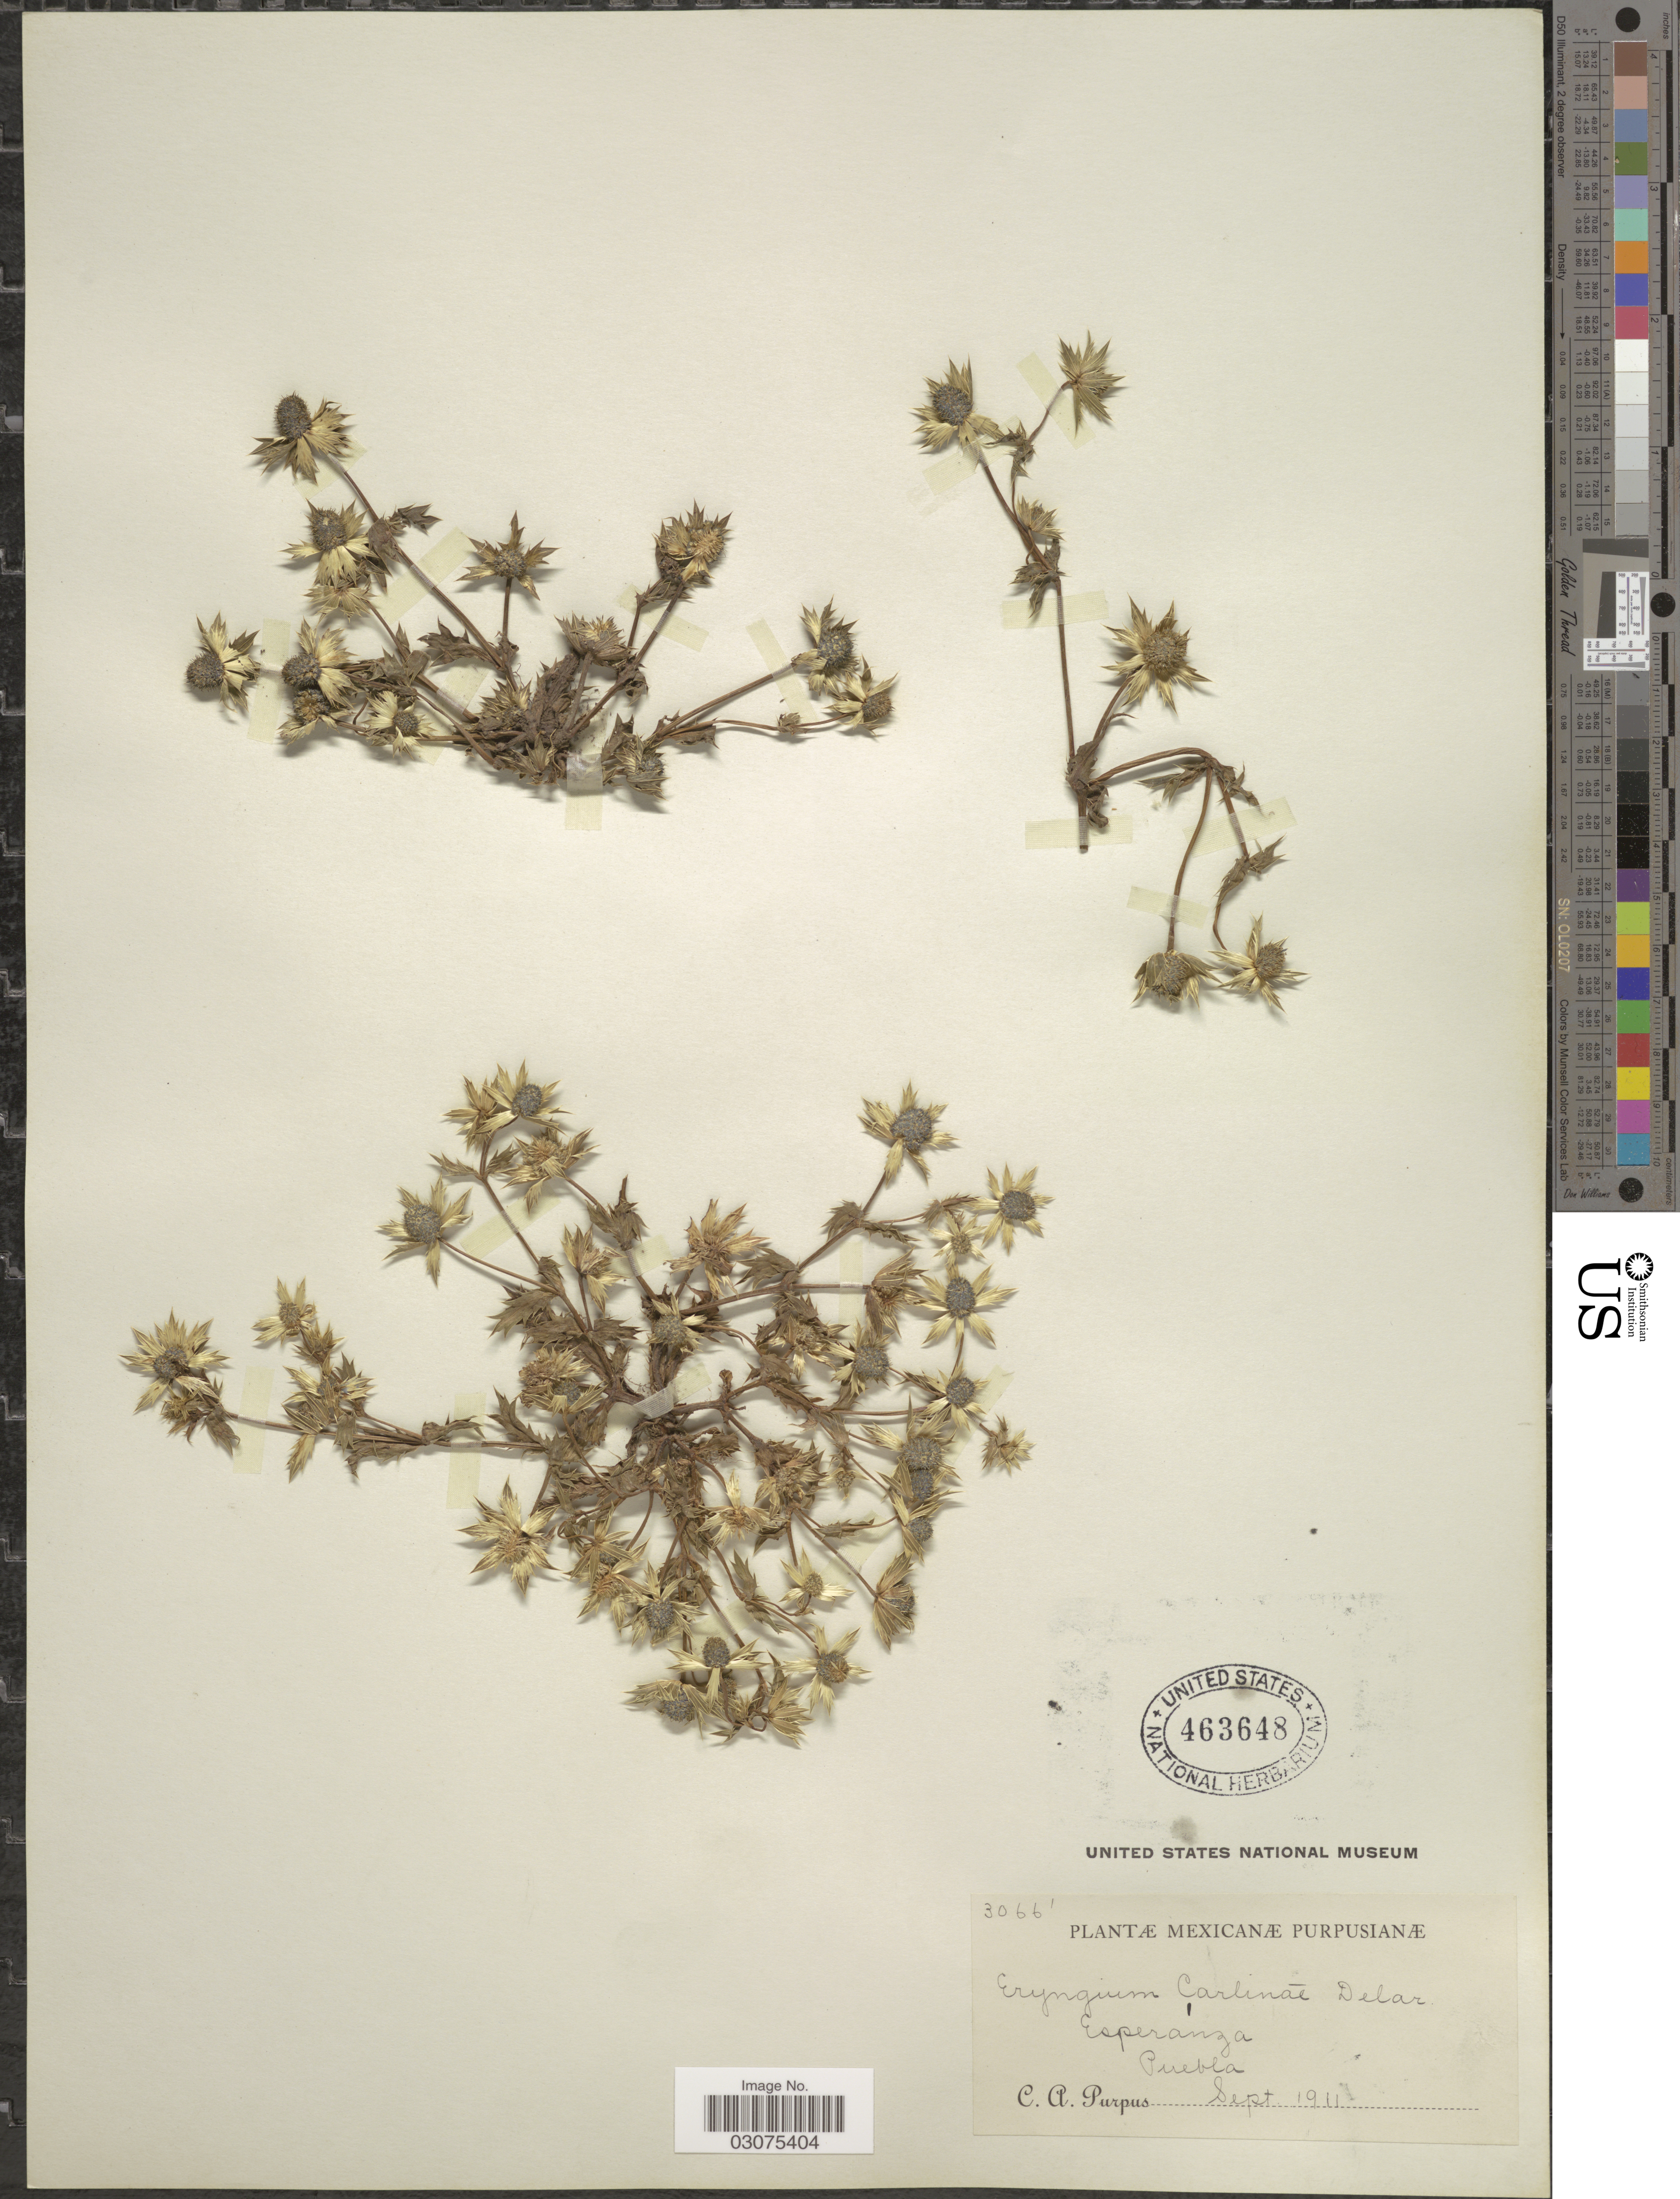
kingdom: Plantae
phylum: Tracheophyta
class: Magnoliopsida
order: Apiales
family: Apiaceae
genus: Eryngium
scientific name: Eryngium carlinae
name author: F. Delaroche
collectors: C. A. Purpus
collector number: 3066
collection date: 1911-09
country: Mexico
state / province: Puebla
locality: Esperanza.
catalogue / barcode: US 463648